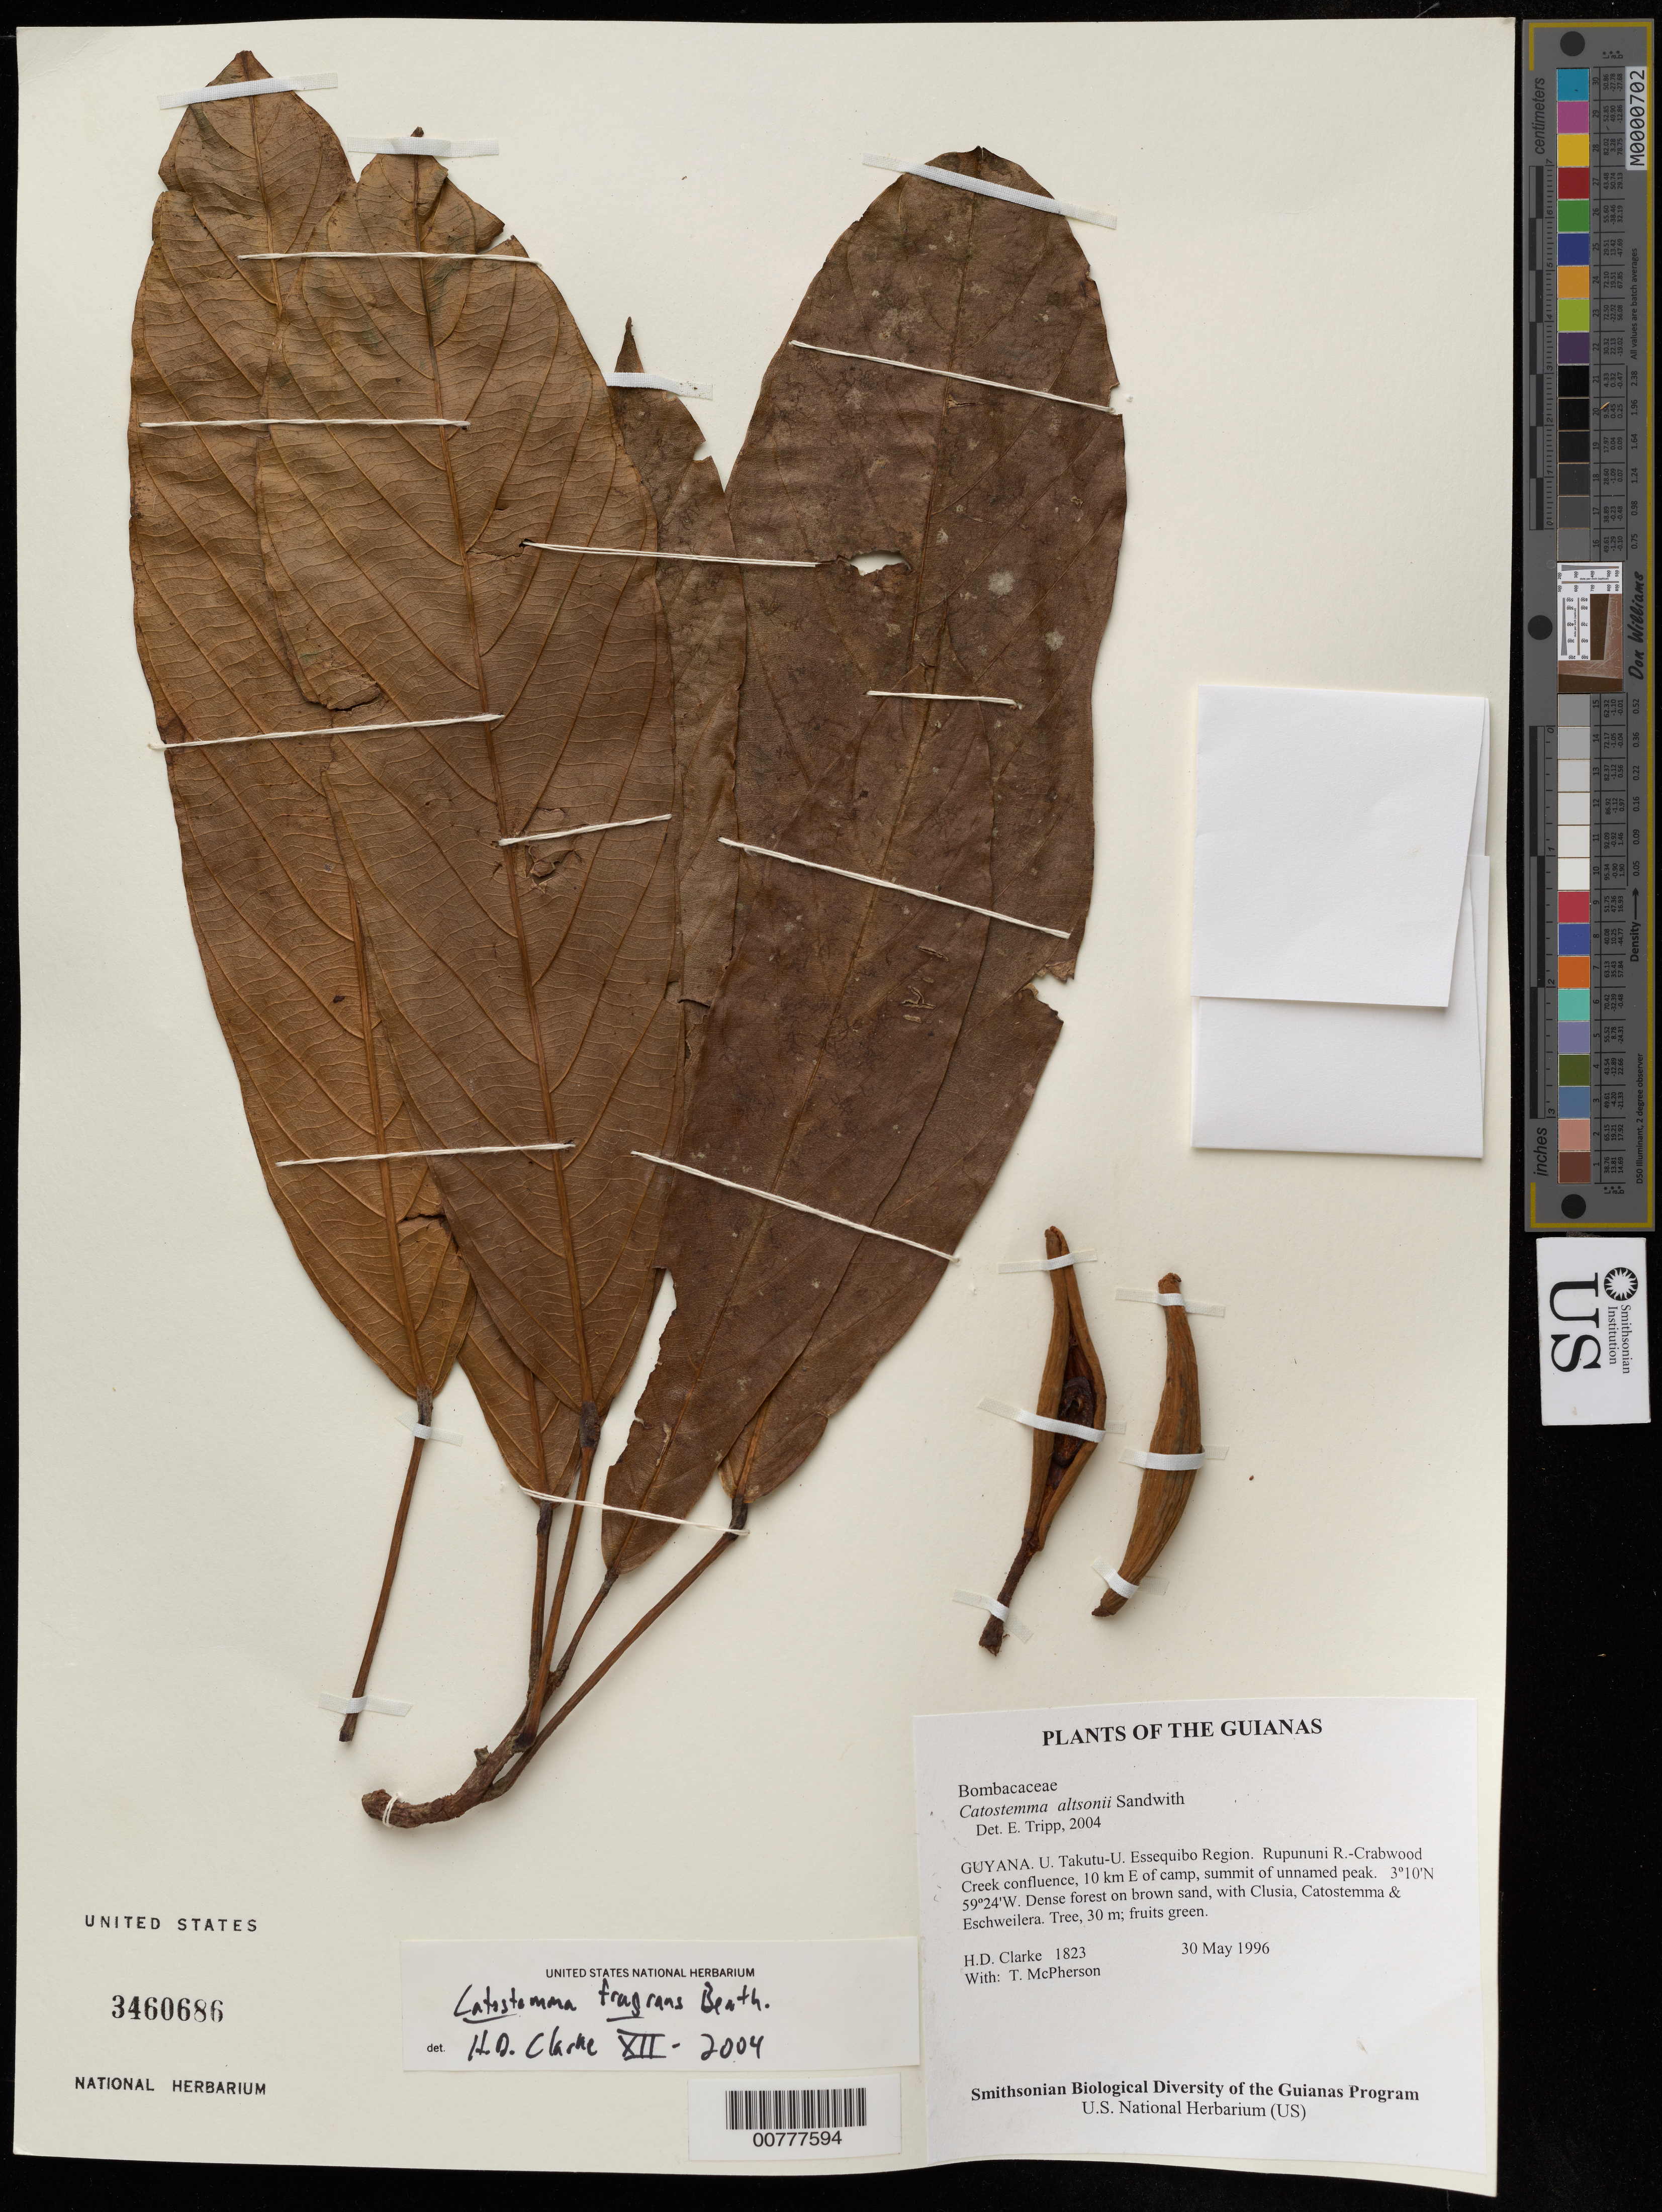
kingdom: Plantae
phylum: Tracheophyta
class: Magnoliopsida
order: Malvales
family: Malvaceae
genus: Catostemma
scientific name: Catostemma fragrans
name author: Benth.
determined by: Clarke, H. D., University of North Carolina (Asheville)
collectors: H. D. Clarke & T. McPherson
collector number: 1823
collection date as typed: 30 May 1996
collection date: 1996-05-30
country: Guyana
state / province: U. Takutu-U. Essequibo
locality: Rupununi R.-Crabwood Creek confluence, 10 km E of camp, summit of unnamed peak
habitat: Dense forest on brown sand, with Clusia, Catostemma & Eschweilera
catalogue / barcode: US 3460686